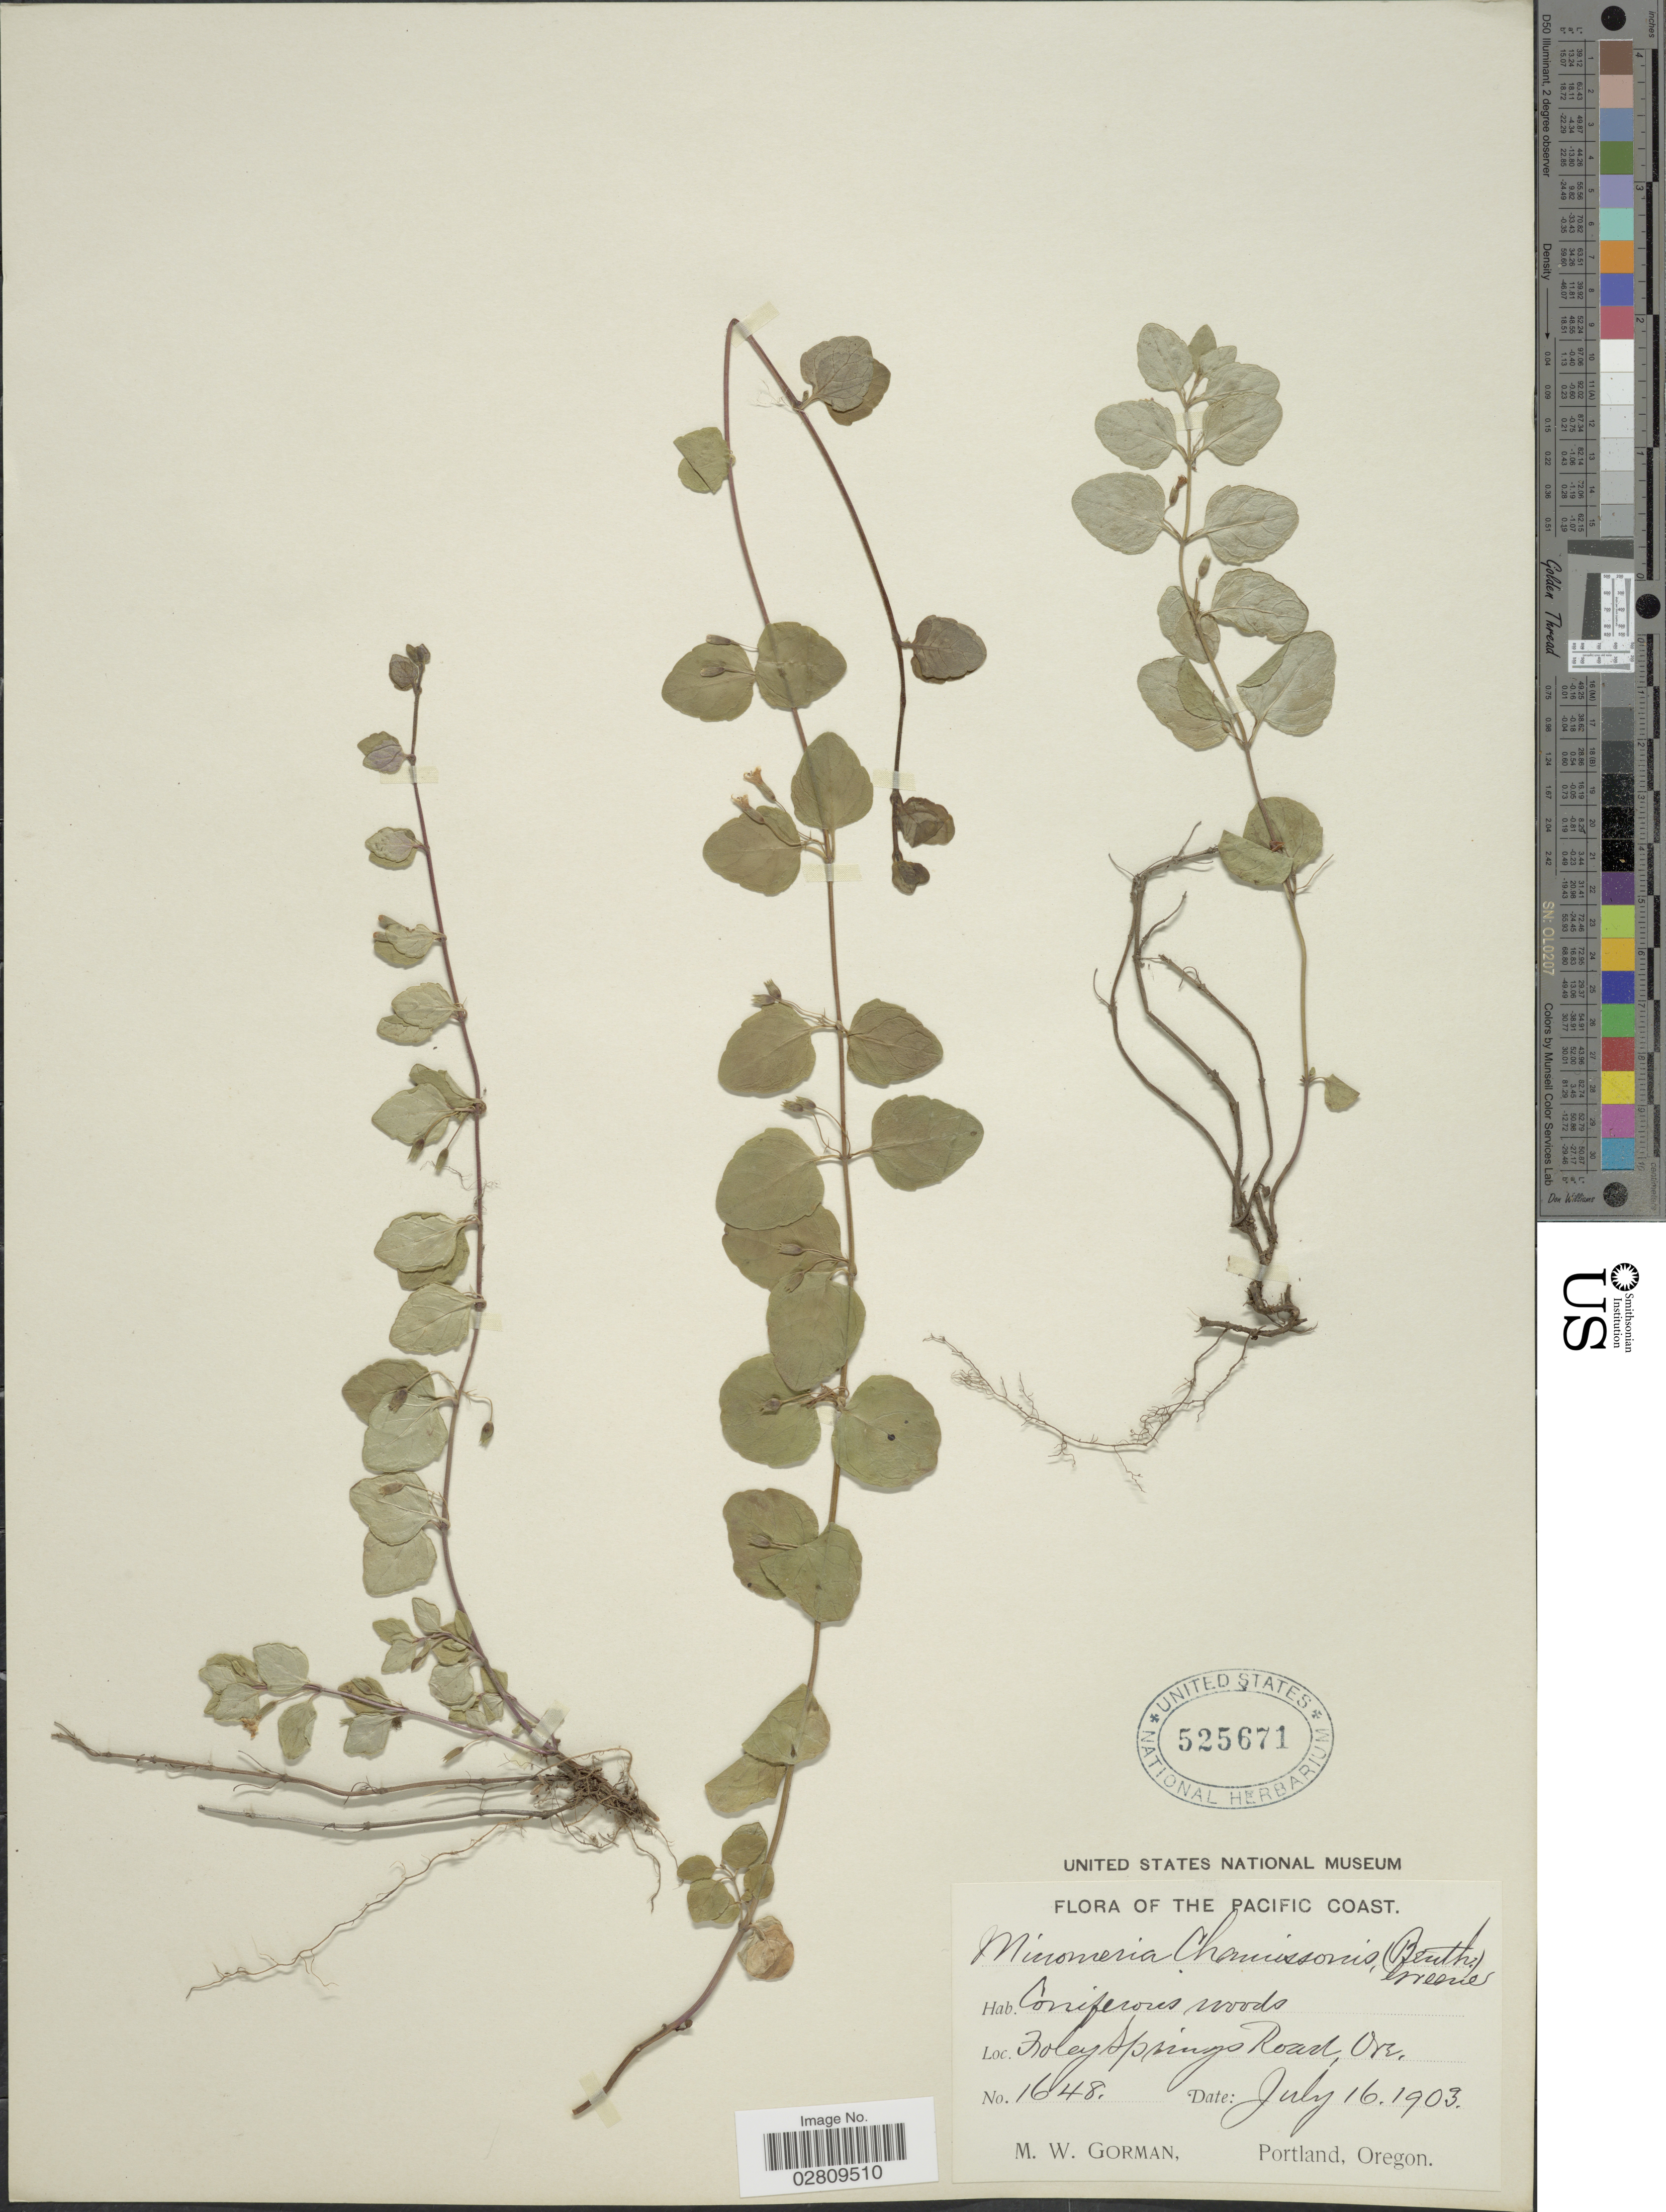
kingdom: Plantae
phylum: Tracheophyta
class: Magnoliopsida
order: Lamiales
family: Lamiaceae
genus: Micromeria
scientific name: Micromeria douglasii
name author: Benth.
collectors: M. W. Gorman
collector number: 1648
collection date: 1903-07-16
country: United States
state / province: Oregon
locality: Pacific Coast. Foley Springs Road.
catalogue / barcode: US 525671